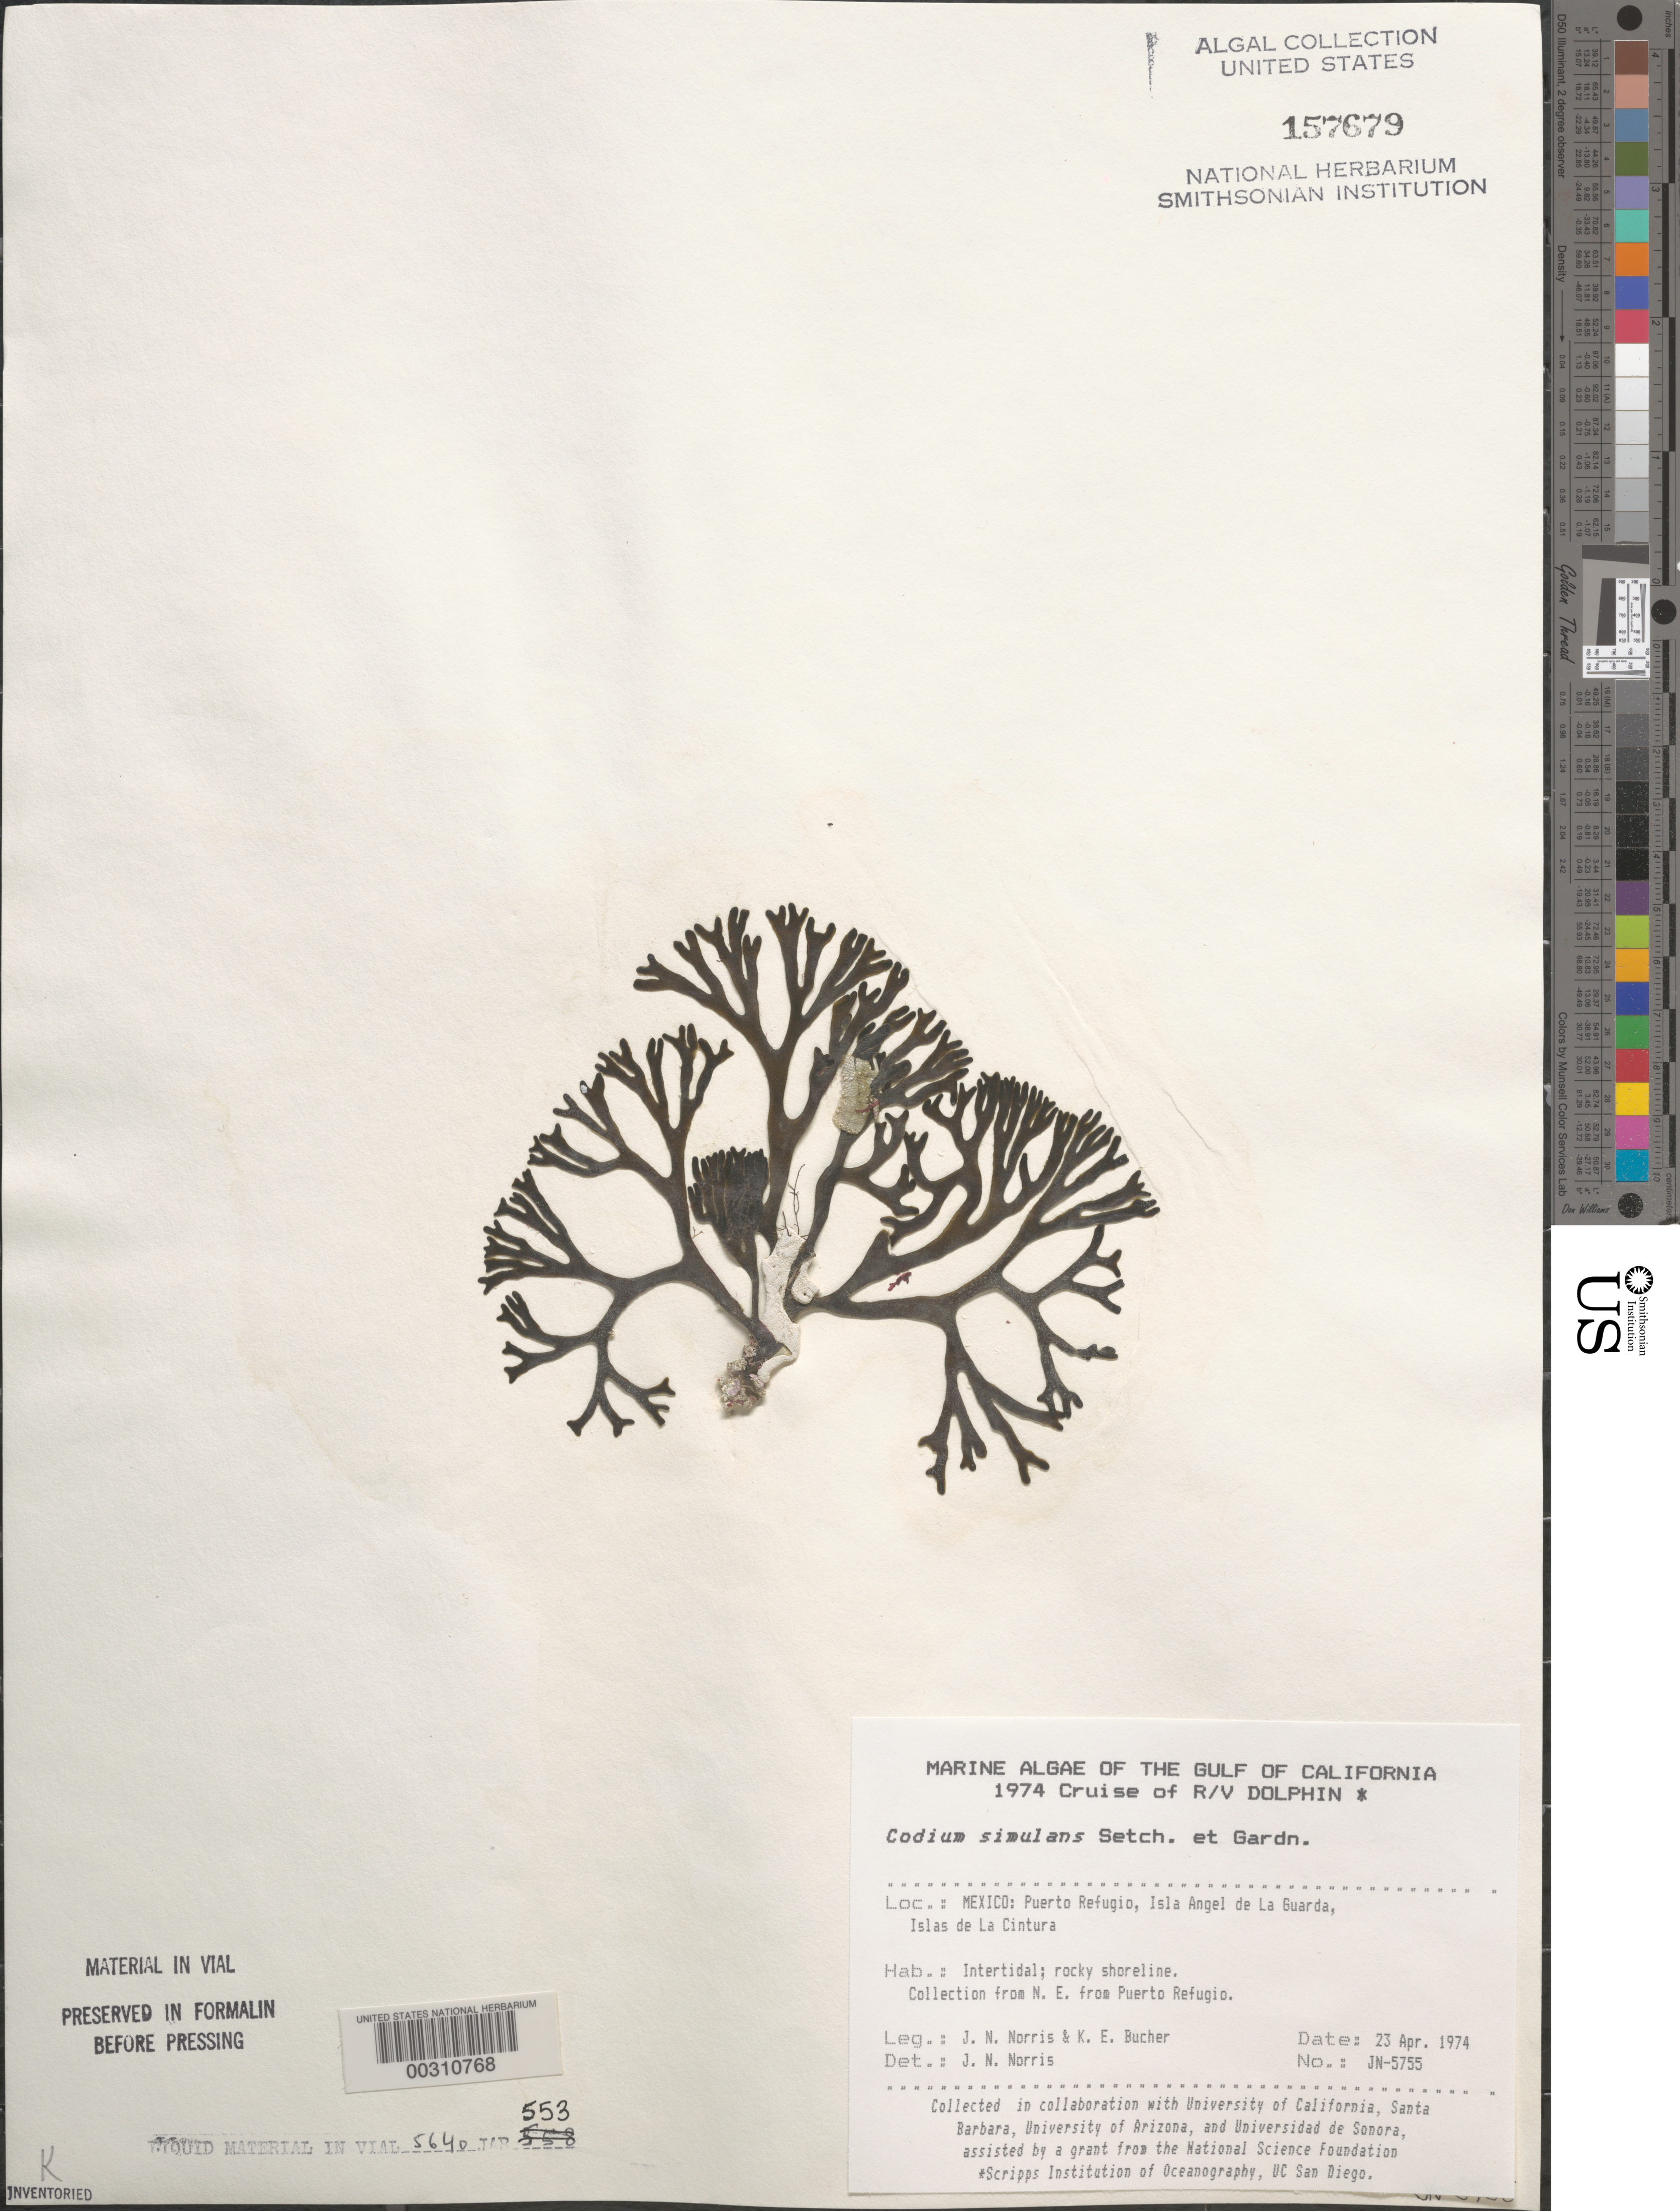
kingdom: Plantae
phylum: Chlorophyta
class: Ulvophyceae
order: Bryopsidales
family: Codiaceae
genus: Codium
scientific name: Codium simulans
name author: Setch. & N.L. Gardner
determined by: Norris, James N.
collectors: J. N. Norris & K. E. Bucher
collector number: JN-5755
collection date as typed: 23 Apr 1974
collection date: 1974-04-23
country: Mexico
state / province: Baja California Norte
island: Isla Angel de la Guarda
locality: Northeast of Puerto Refugio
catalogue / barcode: US 157679